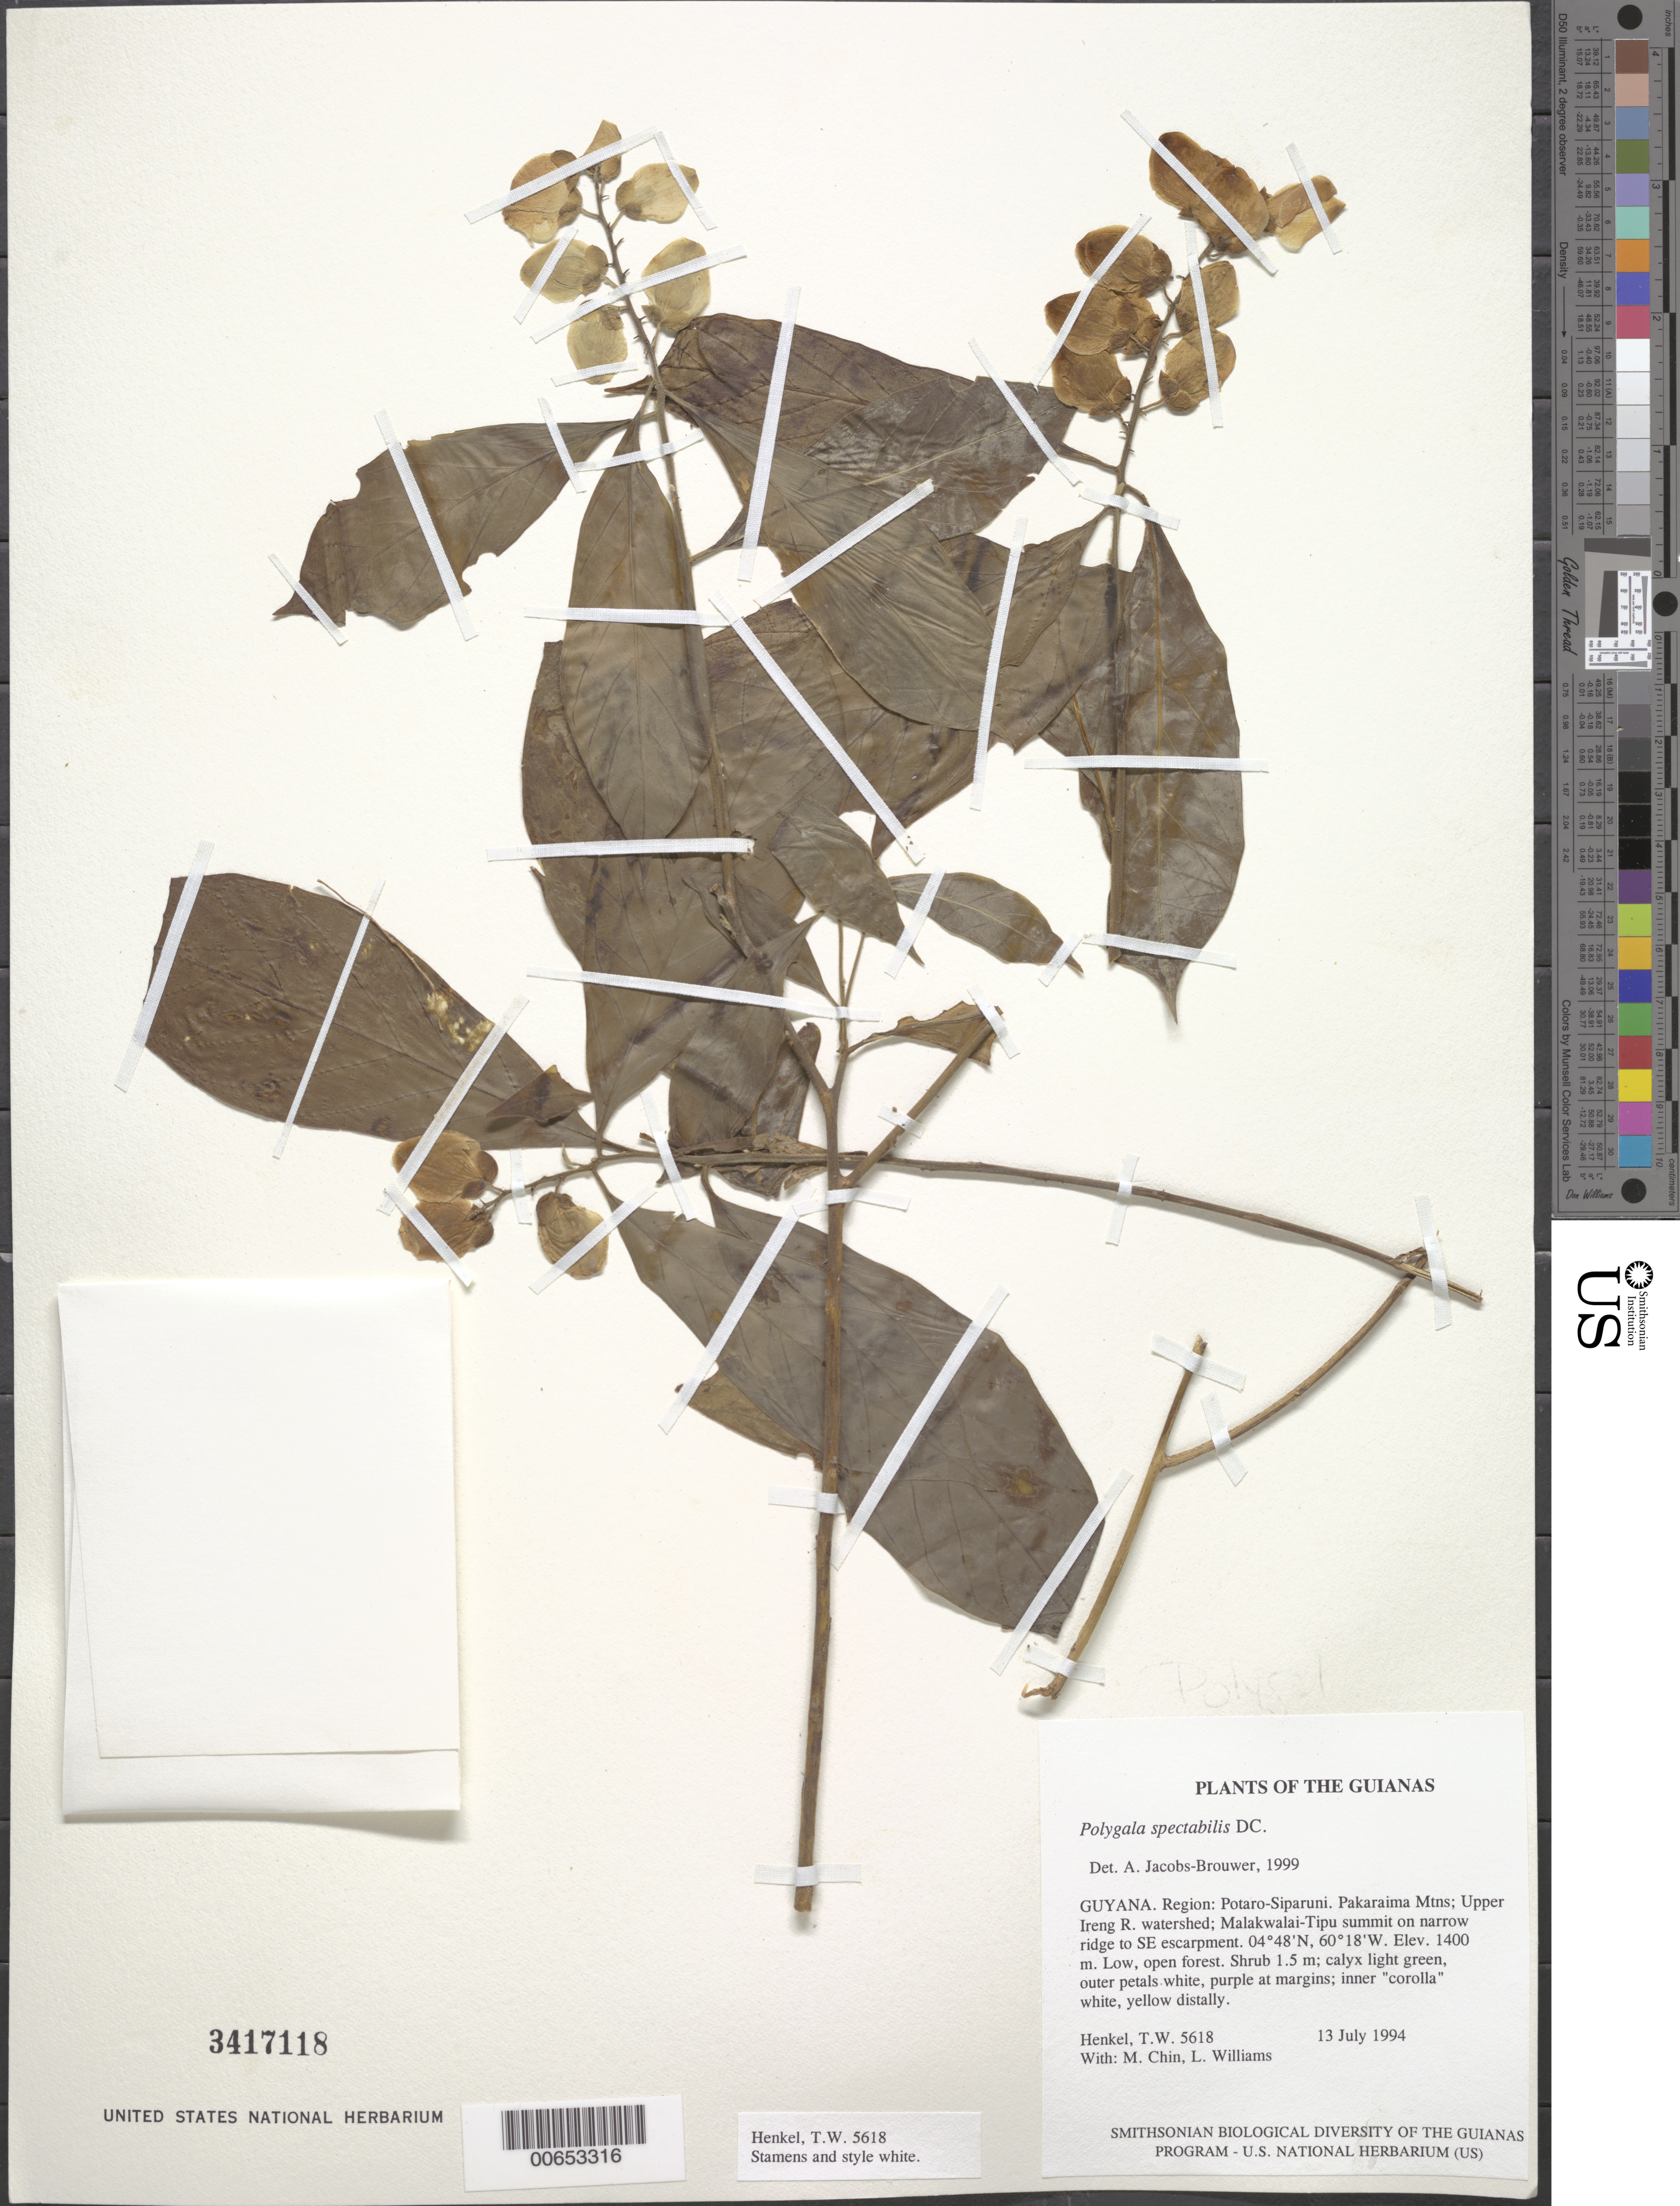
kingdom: Plantae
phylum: Tracheophyta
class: Magnoliopsida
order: Fabales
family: Polygalaceae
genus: Caamembeca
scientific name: Caamembeca spectabilis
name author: (DC.) J.F.B. Pastore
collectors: T. Henkel, M. Chin & L. Williams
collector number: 5618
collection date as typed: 13 July 1994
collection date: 1994-07-13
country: Guyana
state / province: Potaro-Siparuni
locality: Pakaraima Mtns; Upper Ireng R. watershed; Malakwalai-Tipu summit on narrow ridge to SE escarpment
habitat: Low, open forest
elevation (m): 1400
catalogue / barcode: US 3417118